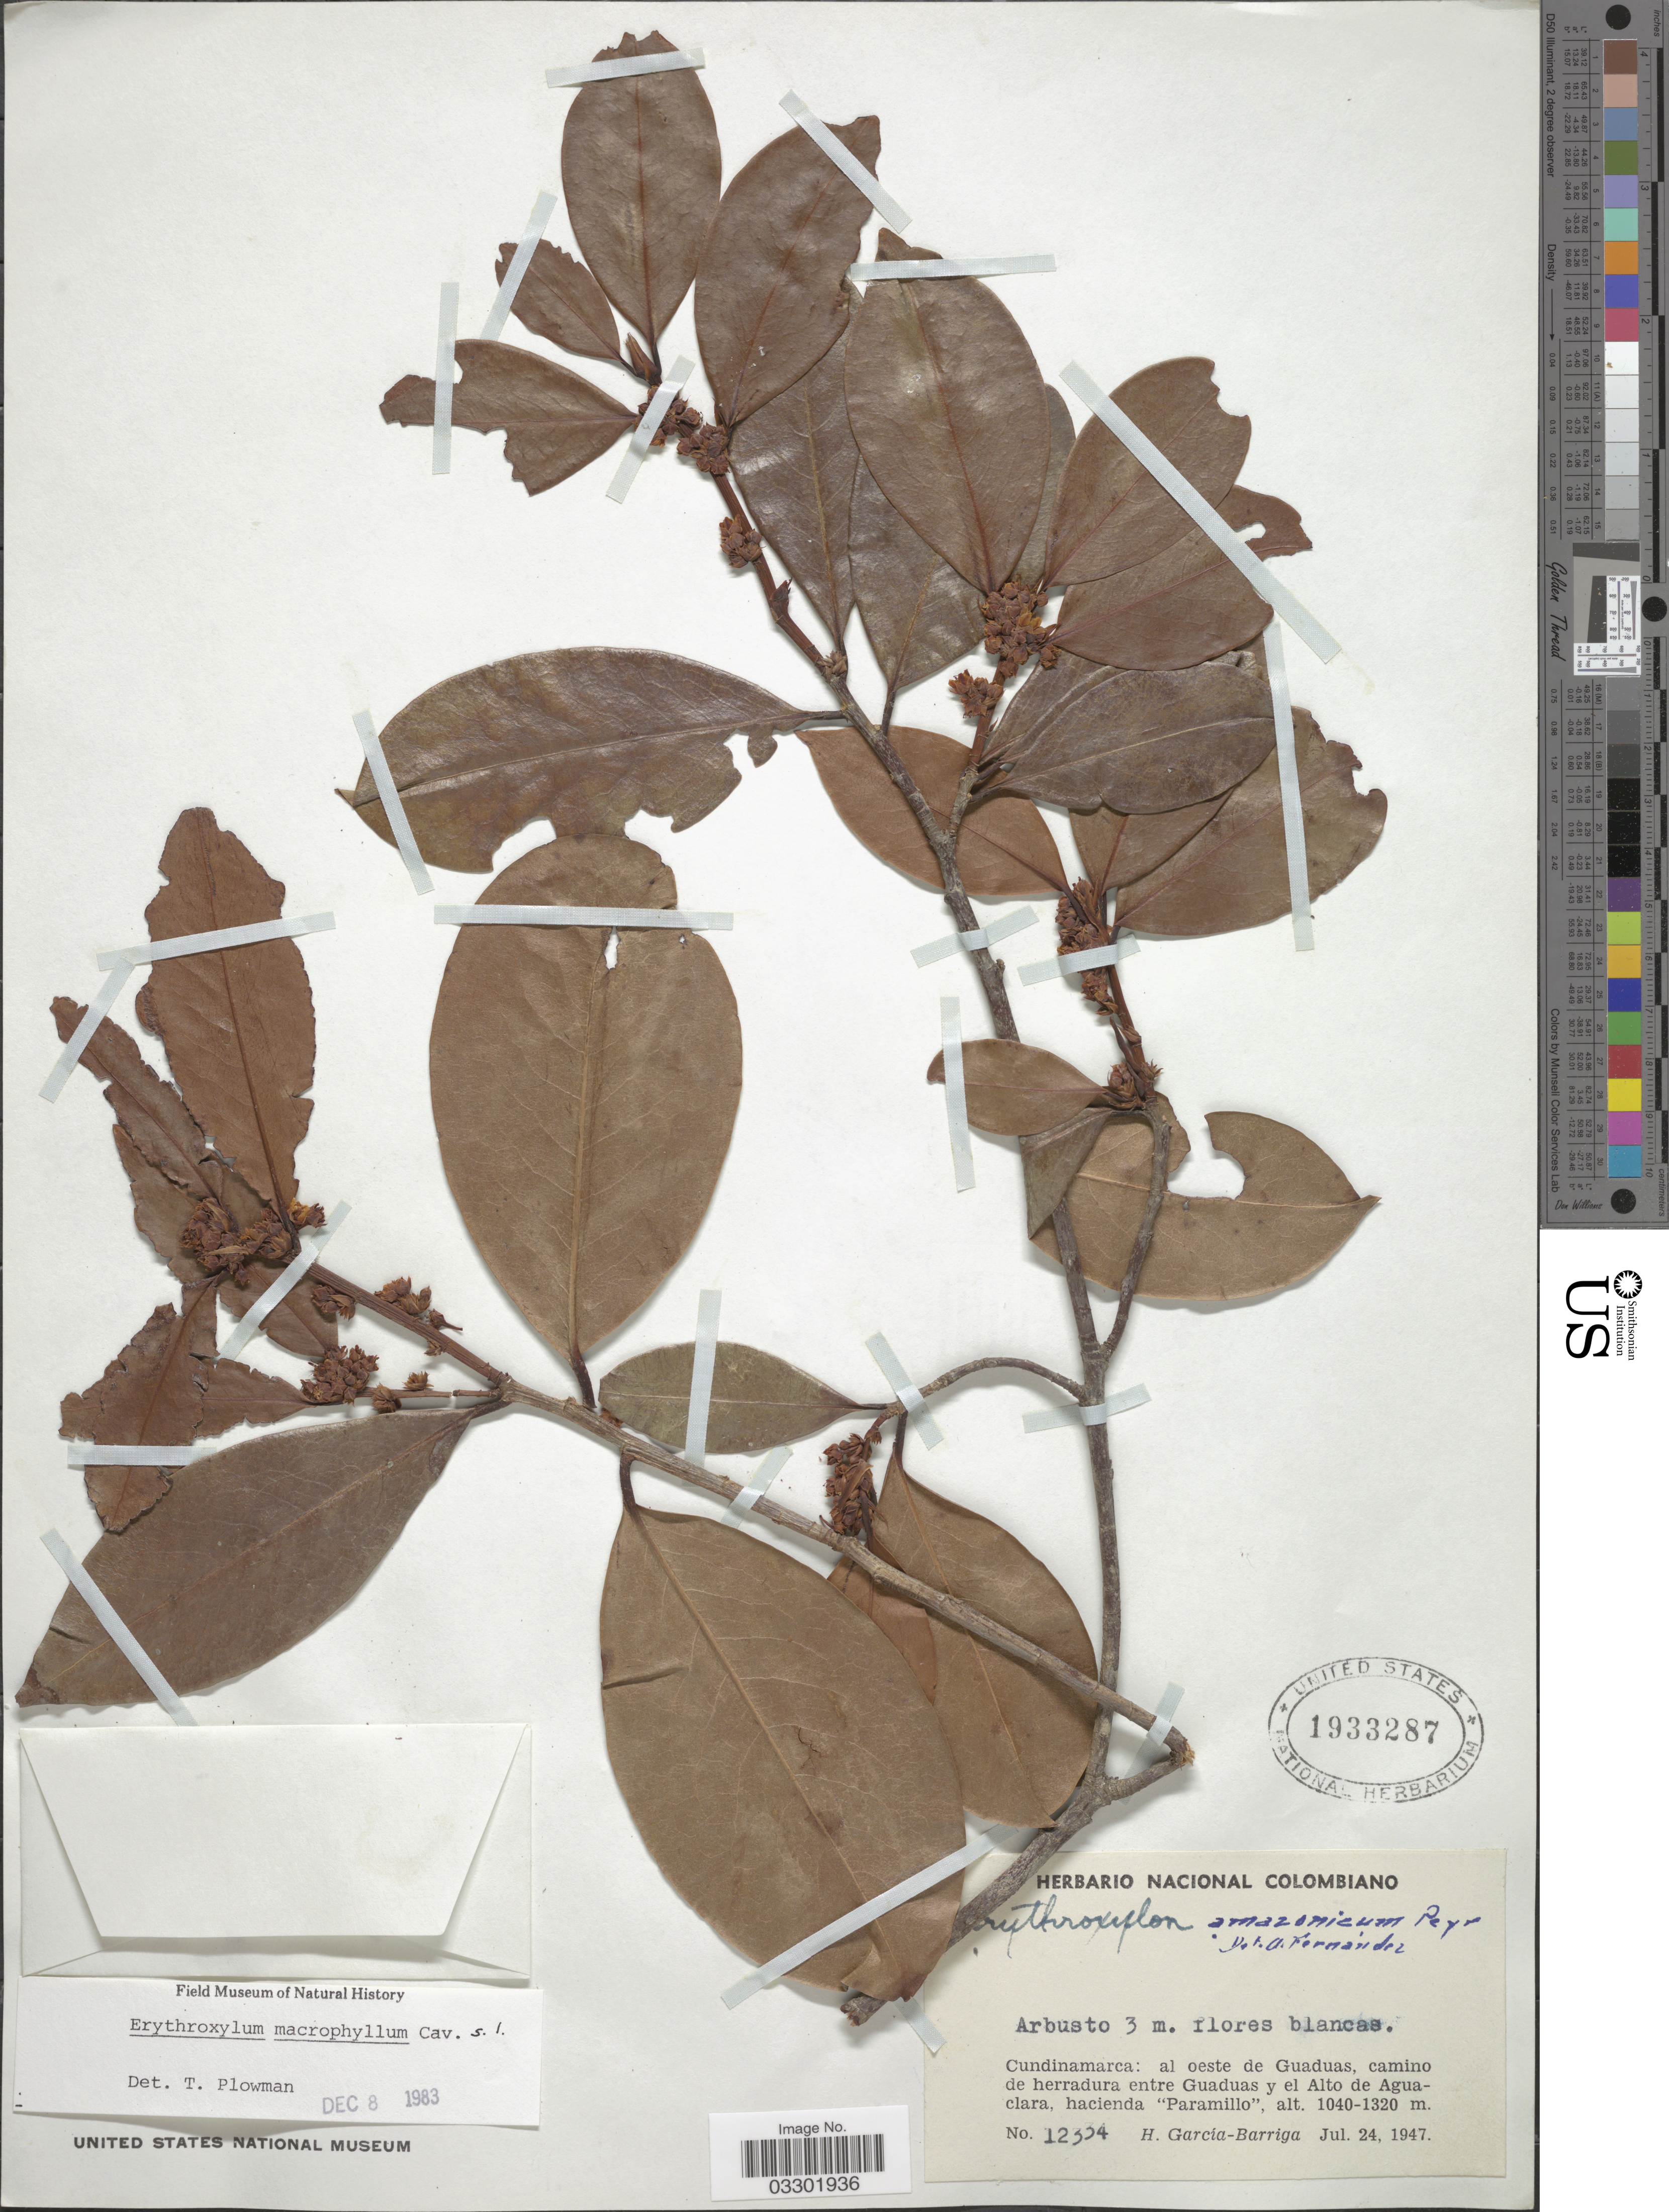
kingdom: Plantae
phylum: Tracheophyta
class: Magnoliopsida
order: Malpighiales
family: Erythroxylaceae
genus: Erythroxylum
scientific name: Erythroxylum macrophyllum var. macrophyllum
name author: Cav.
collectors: H. García Barriga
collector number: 12334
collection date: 1947-07-24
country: Colombia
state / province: Cundinamarca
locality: Al oeste de Guaduas, camino de herradura entre Guaduas y el Alto de Aguaclara, hacienda "Paramillo".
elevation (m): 1040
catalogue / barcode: US 1933287